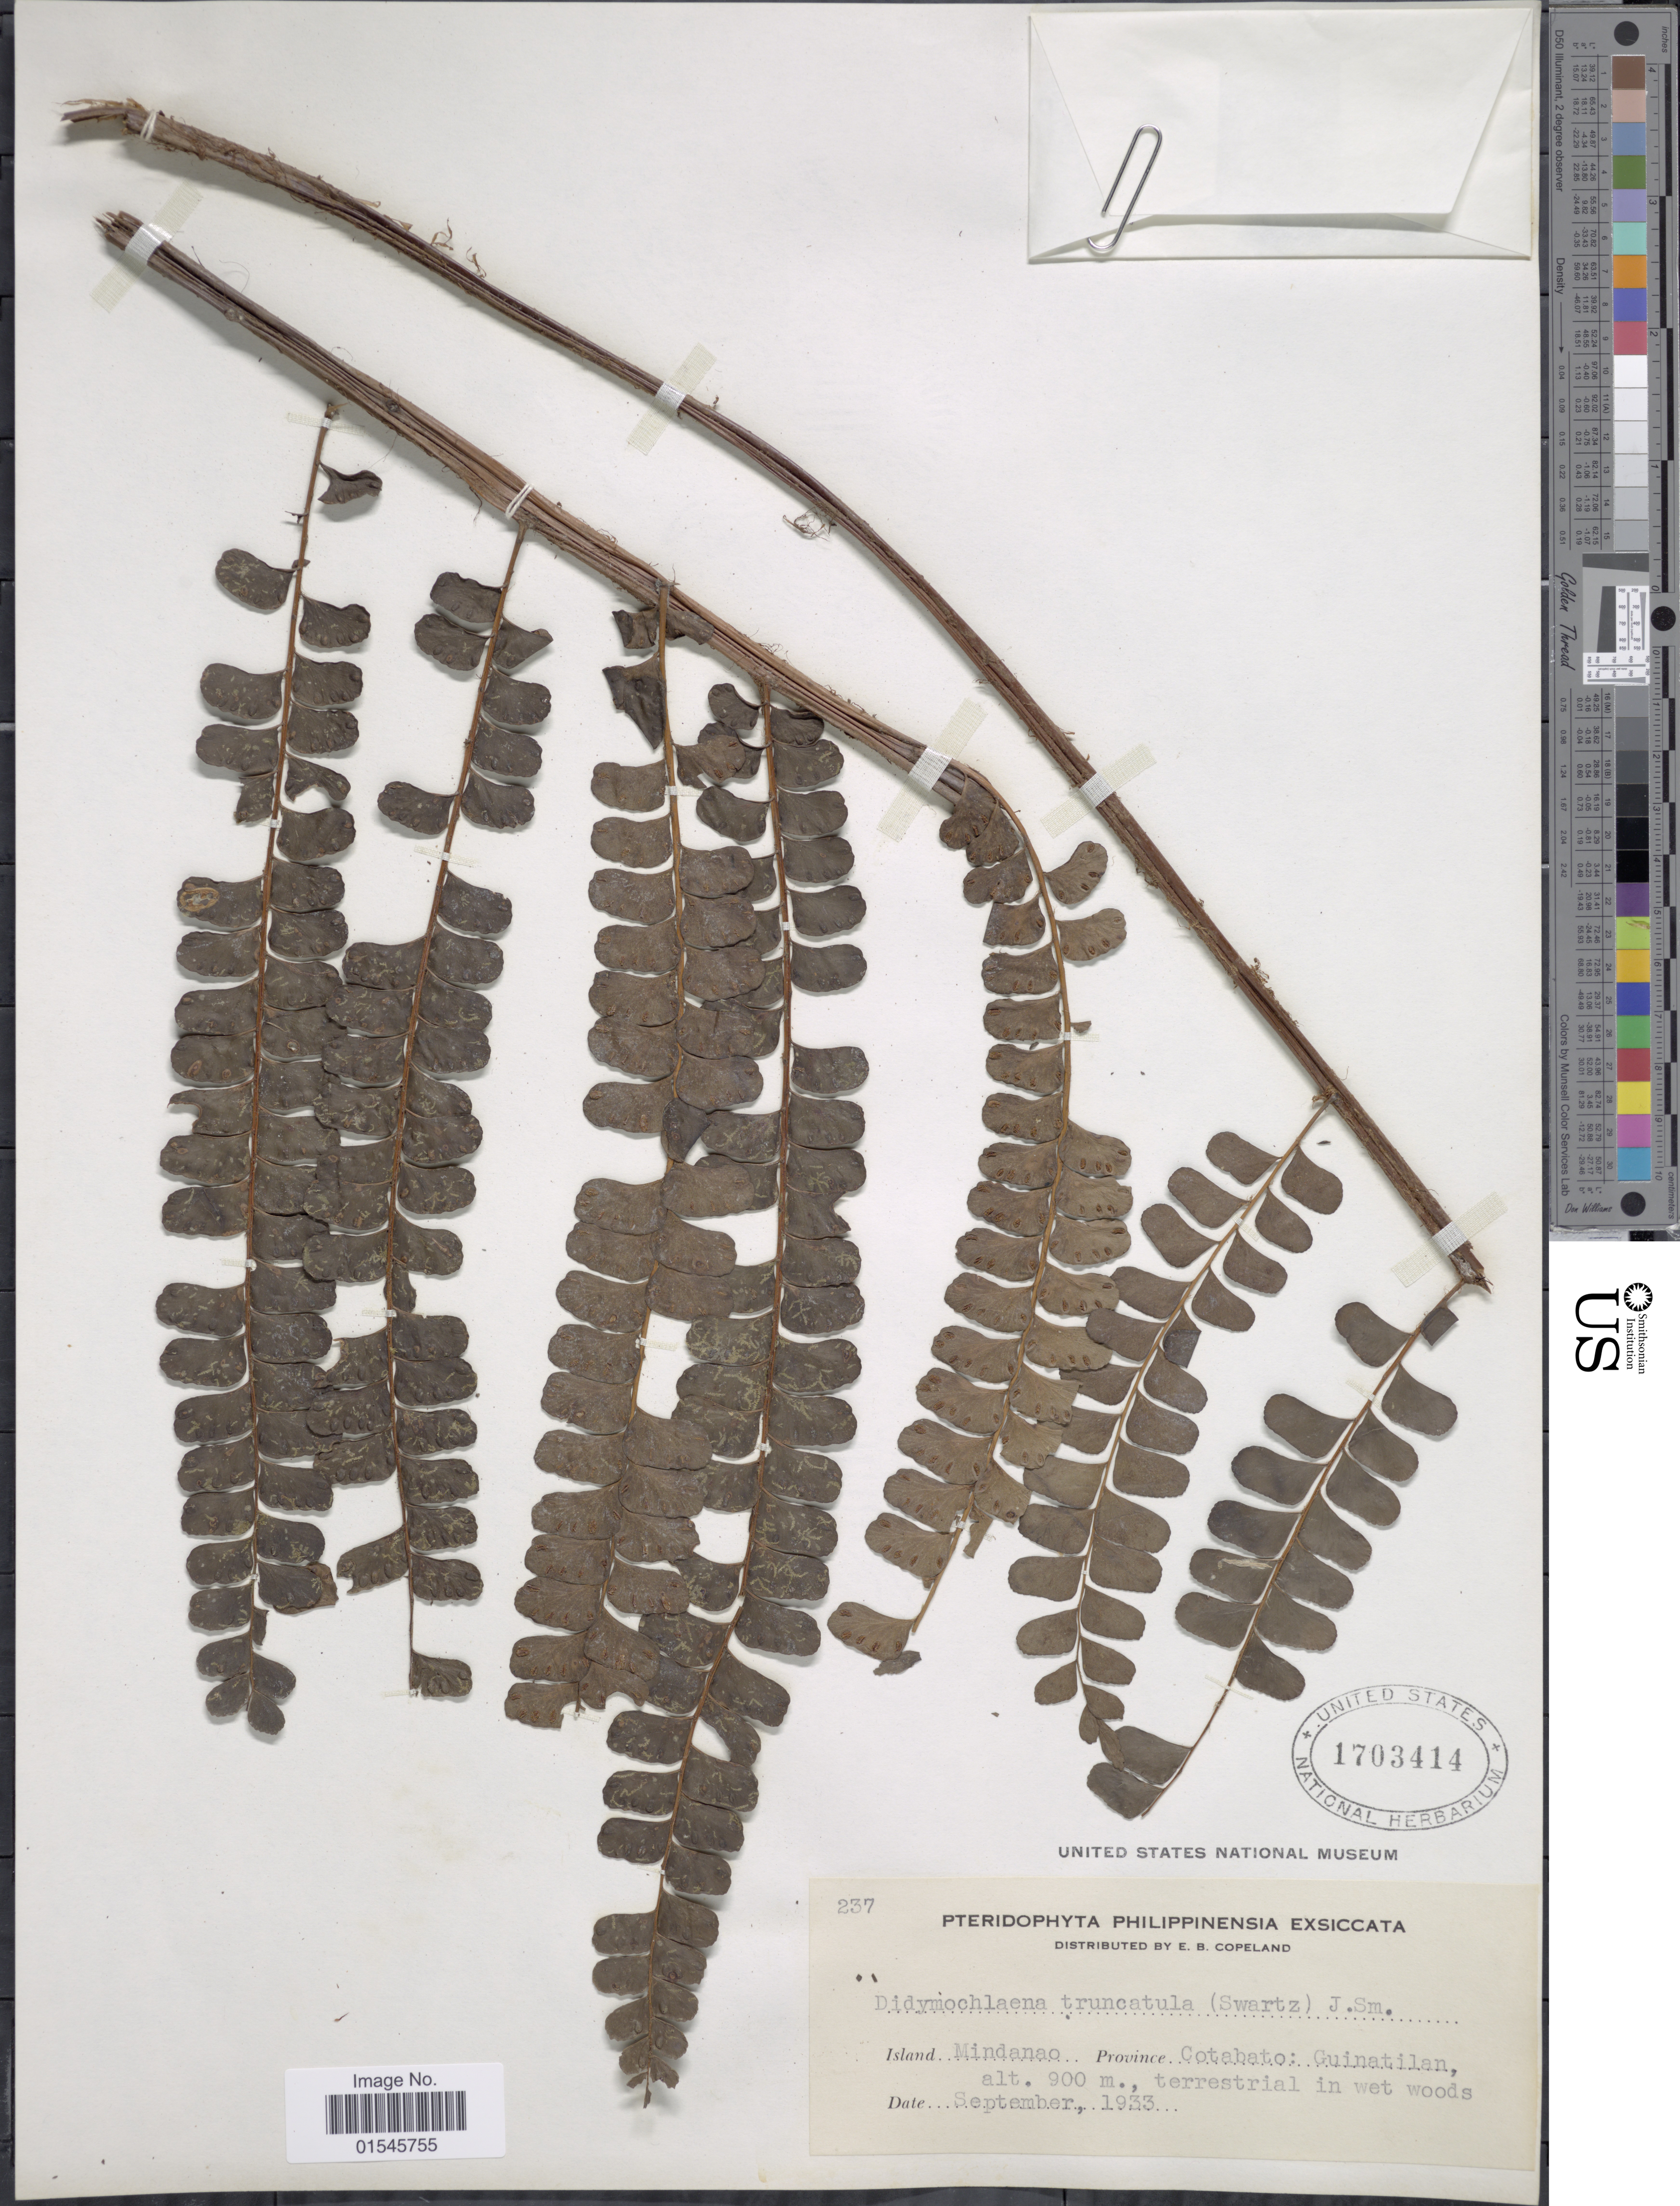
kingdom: Plantae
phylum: Tracheophyta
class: Polypodiopsida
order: Polypodiales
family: Didymochlaenaceae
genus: Didymochlaena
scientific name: Didymochlaena truncatula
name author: (Sw.) J. Sm.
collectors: E. B. Copeland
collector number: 237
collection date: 1933-09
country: Philippines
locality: Island Mindanao, province Cotabato: Guinatilan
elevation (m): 900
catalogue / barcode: US 1703414